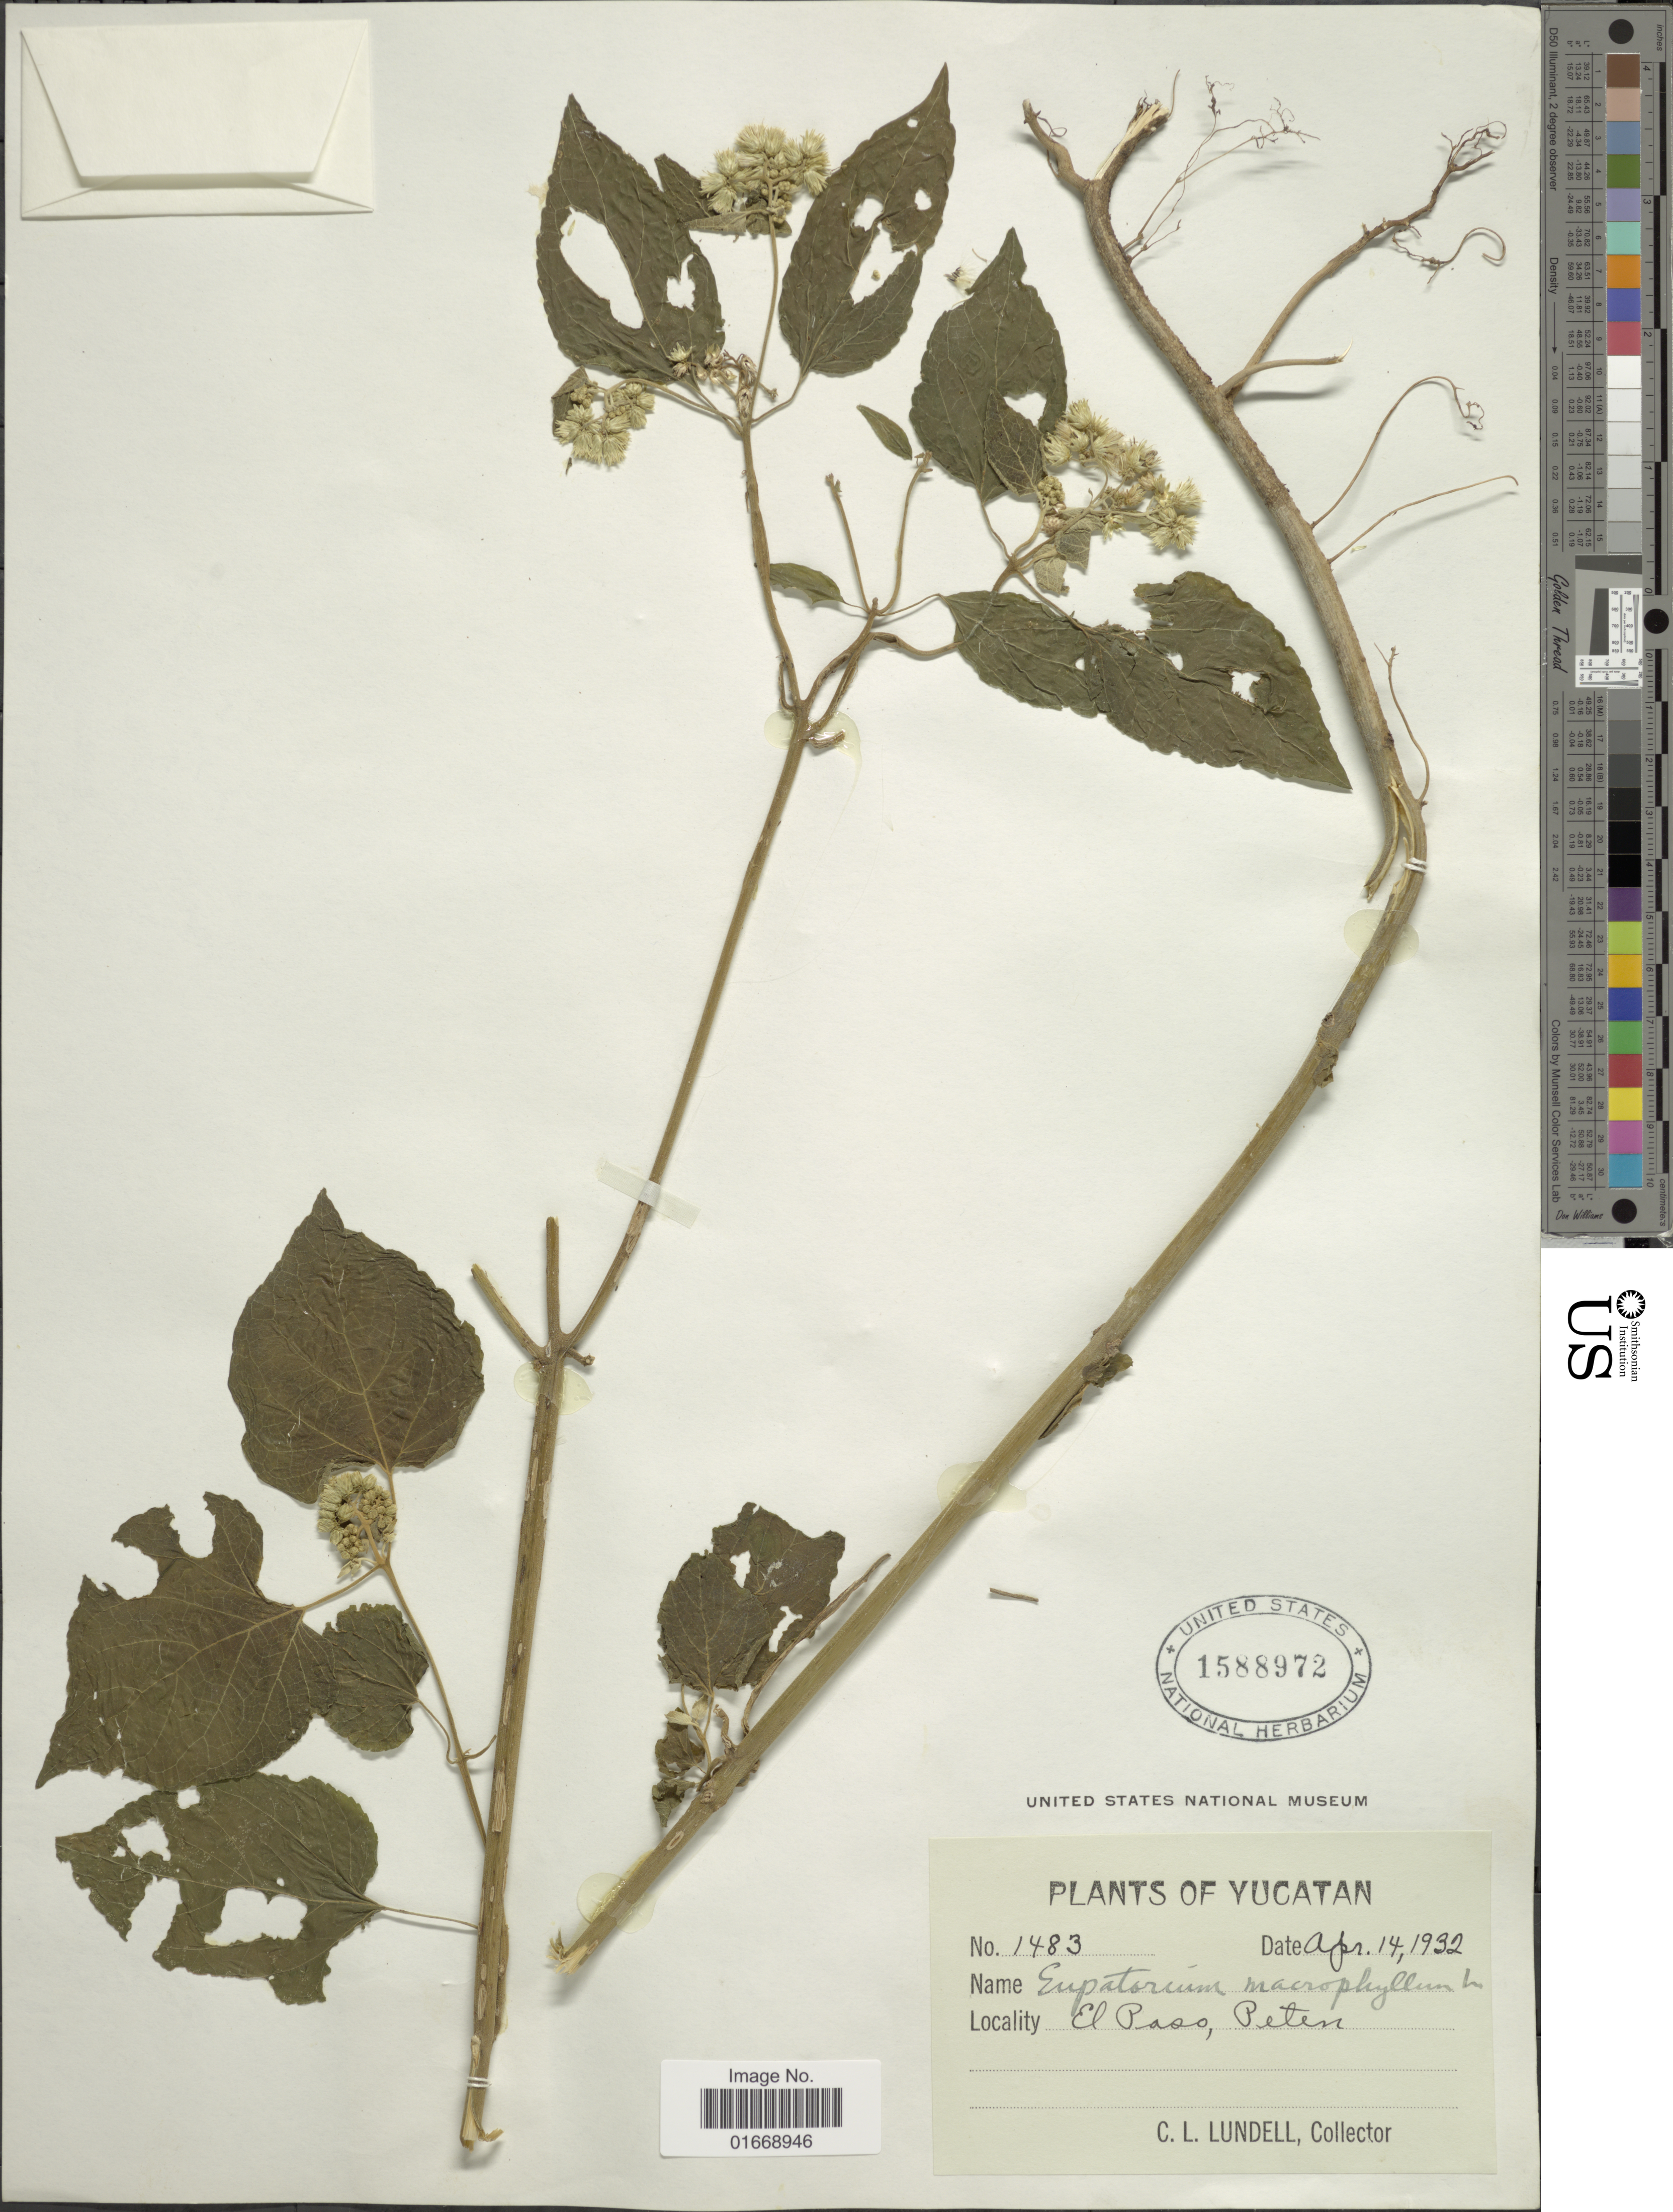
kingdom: Plantae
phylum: Tracheophyta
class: Magnoliopsida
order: Asterales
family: Asteraceae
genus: Hebeclinium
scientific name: Hebeclinium macrophyllum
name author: (L.) DC.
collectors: C. L. Lundell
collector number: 1483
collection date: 1932-04-14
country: Mexico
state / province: Yucatán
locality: El Paso, Peten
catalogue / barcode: US 1588972